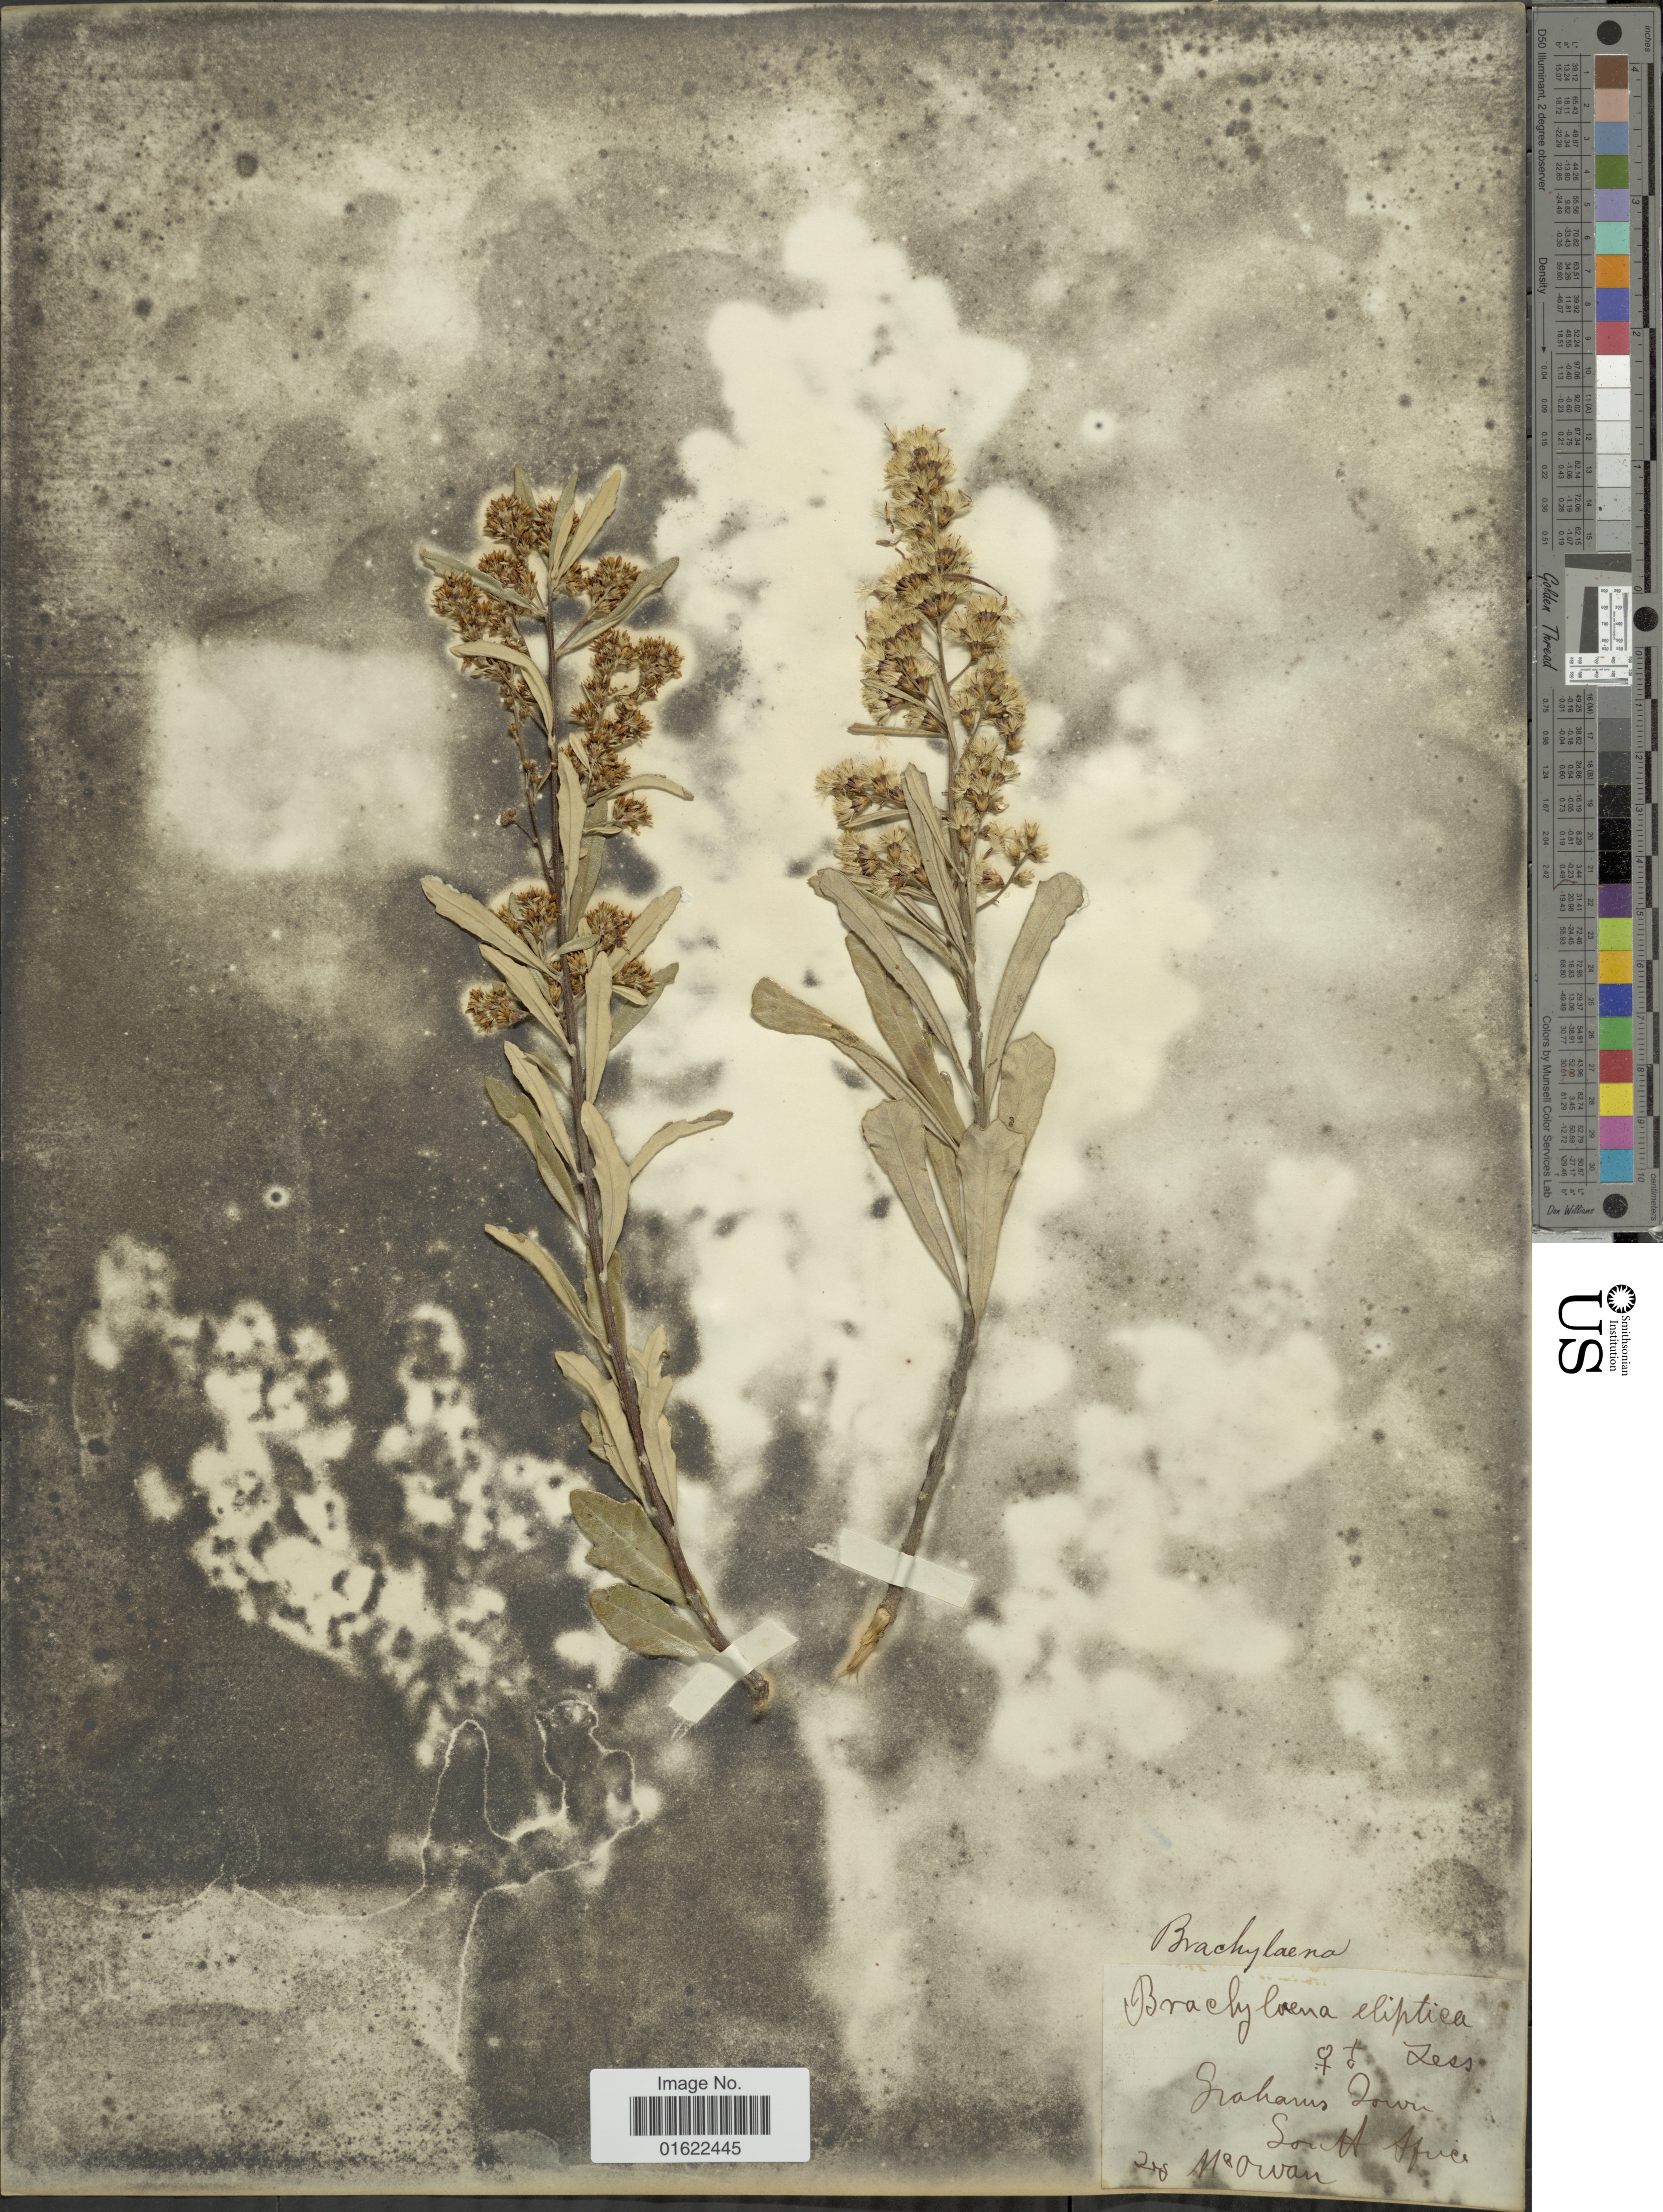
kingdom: Plantae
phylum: Tracheophyta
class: Magnoliopsida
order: Asterales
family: Asteraceae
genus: Brachylaena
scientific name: Brachylaena elliptica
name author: (Thunb.) DC.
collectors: M. P. Rowan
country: South Africa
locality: Grahams Town